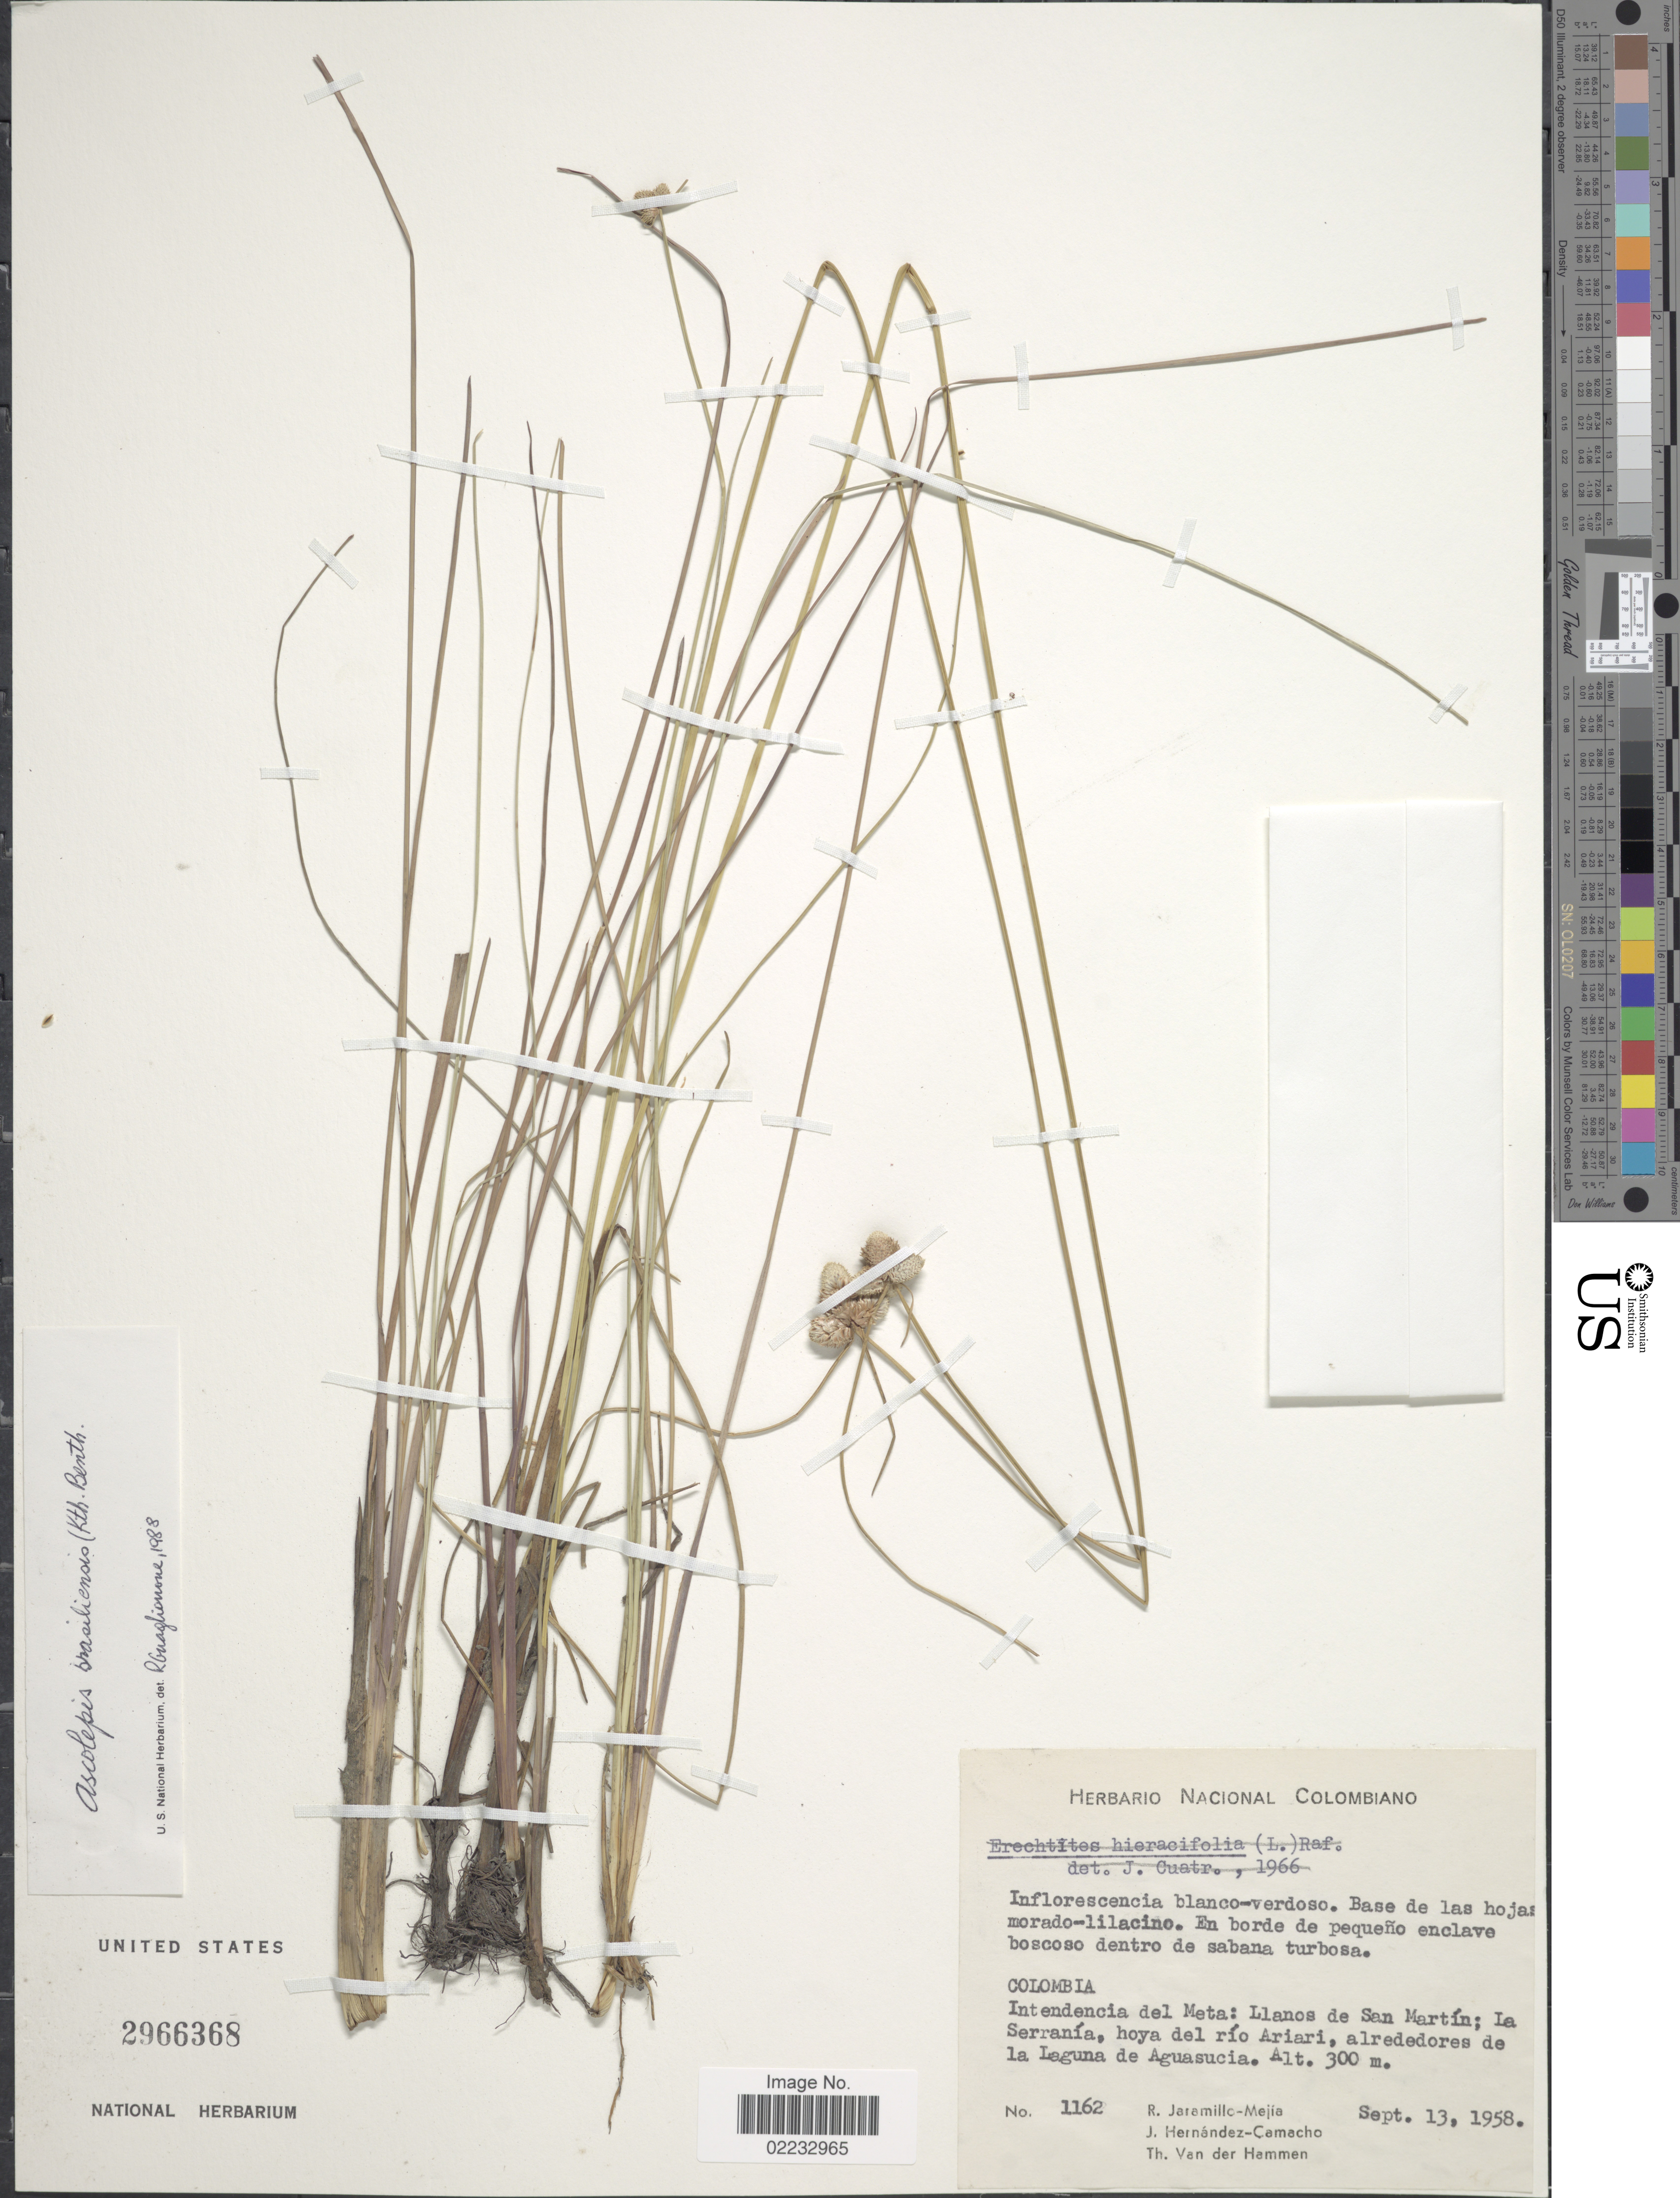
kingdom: Plantae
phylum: Tracheophyta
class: Liliopsida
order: Poales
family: Cyperaceae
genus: Cyperus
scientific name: Cyperus brasiliensis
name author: (Kunth) Bauters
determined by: Strong, M. T., (US), Smithsonian Institution - National Museum of Natural History (UNITED STATES)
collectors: R. Jaramillo M., J. Hernández-Camacho & T. Van der Hammen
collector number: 1162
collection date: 1958-09-13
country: Colombia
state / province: Meta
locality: Intendencia del Meta: Llanos de San Martin; La Serrania, hoya del rio Ariari, alrededores de La Laguna de Aguasucia.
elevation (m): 300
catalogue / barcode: US 2966368